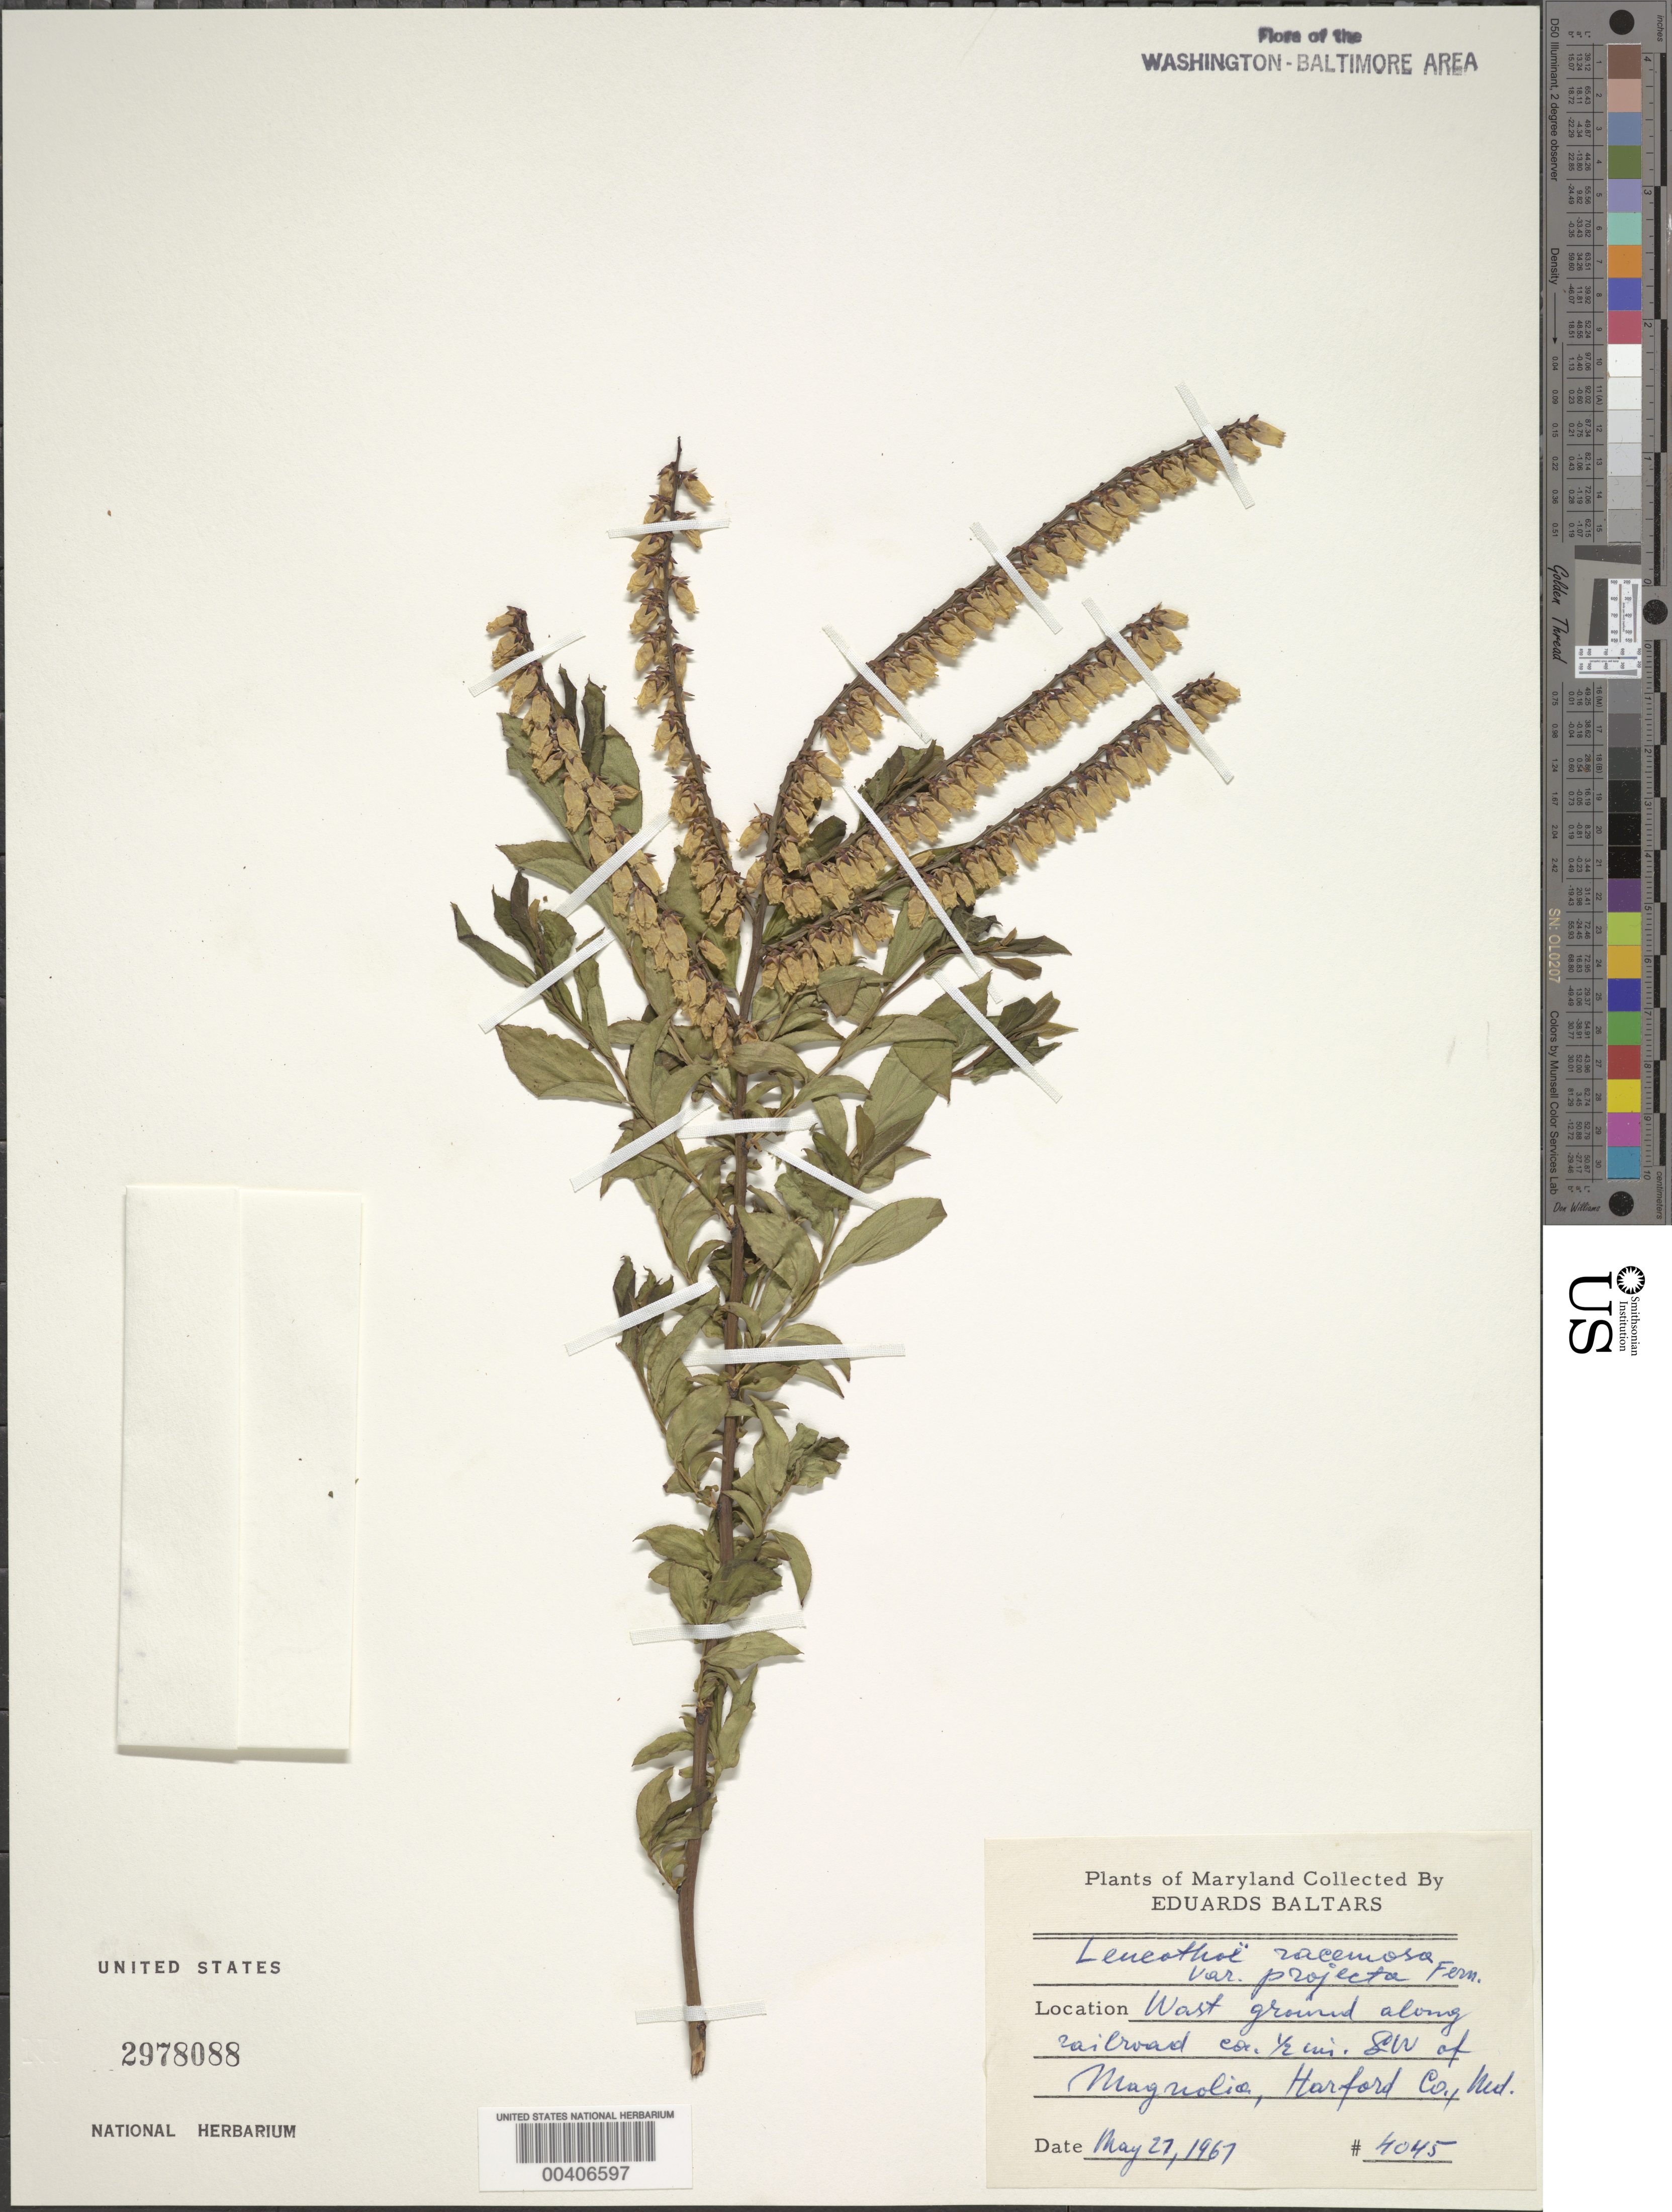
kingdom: Plantae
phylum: Tracheophyta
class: Magnoliopsida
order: Ericales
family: Ericaceae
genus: Leucothoe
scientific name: Leucothoë racemosa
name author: (L.) A. Gray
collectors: E. Baltars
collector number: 4045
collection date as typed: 27 May 1967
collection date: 1967-05-27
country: United States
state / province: Maryland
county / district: Harford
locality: Southwest of Magnolia, along Railroad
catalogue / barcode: US 2978088